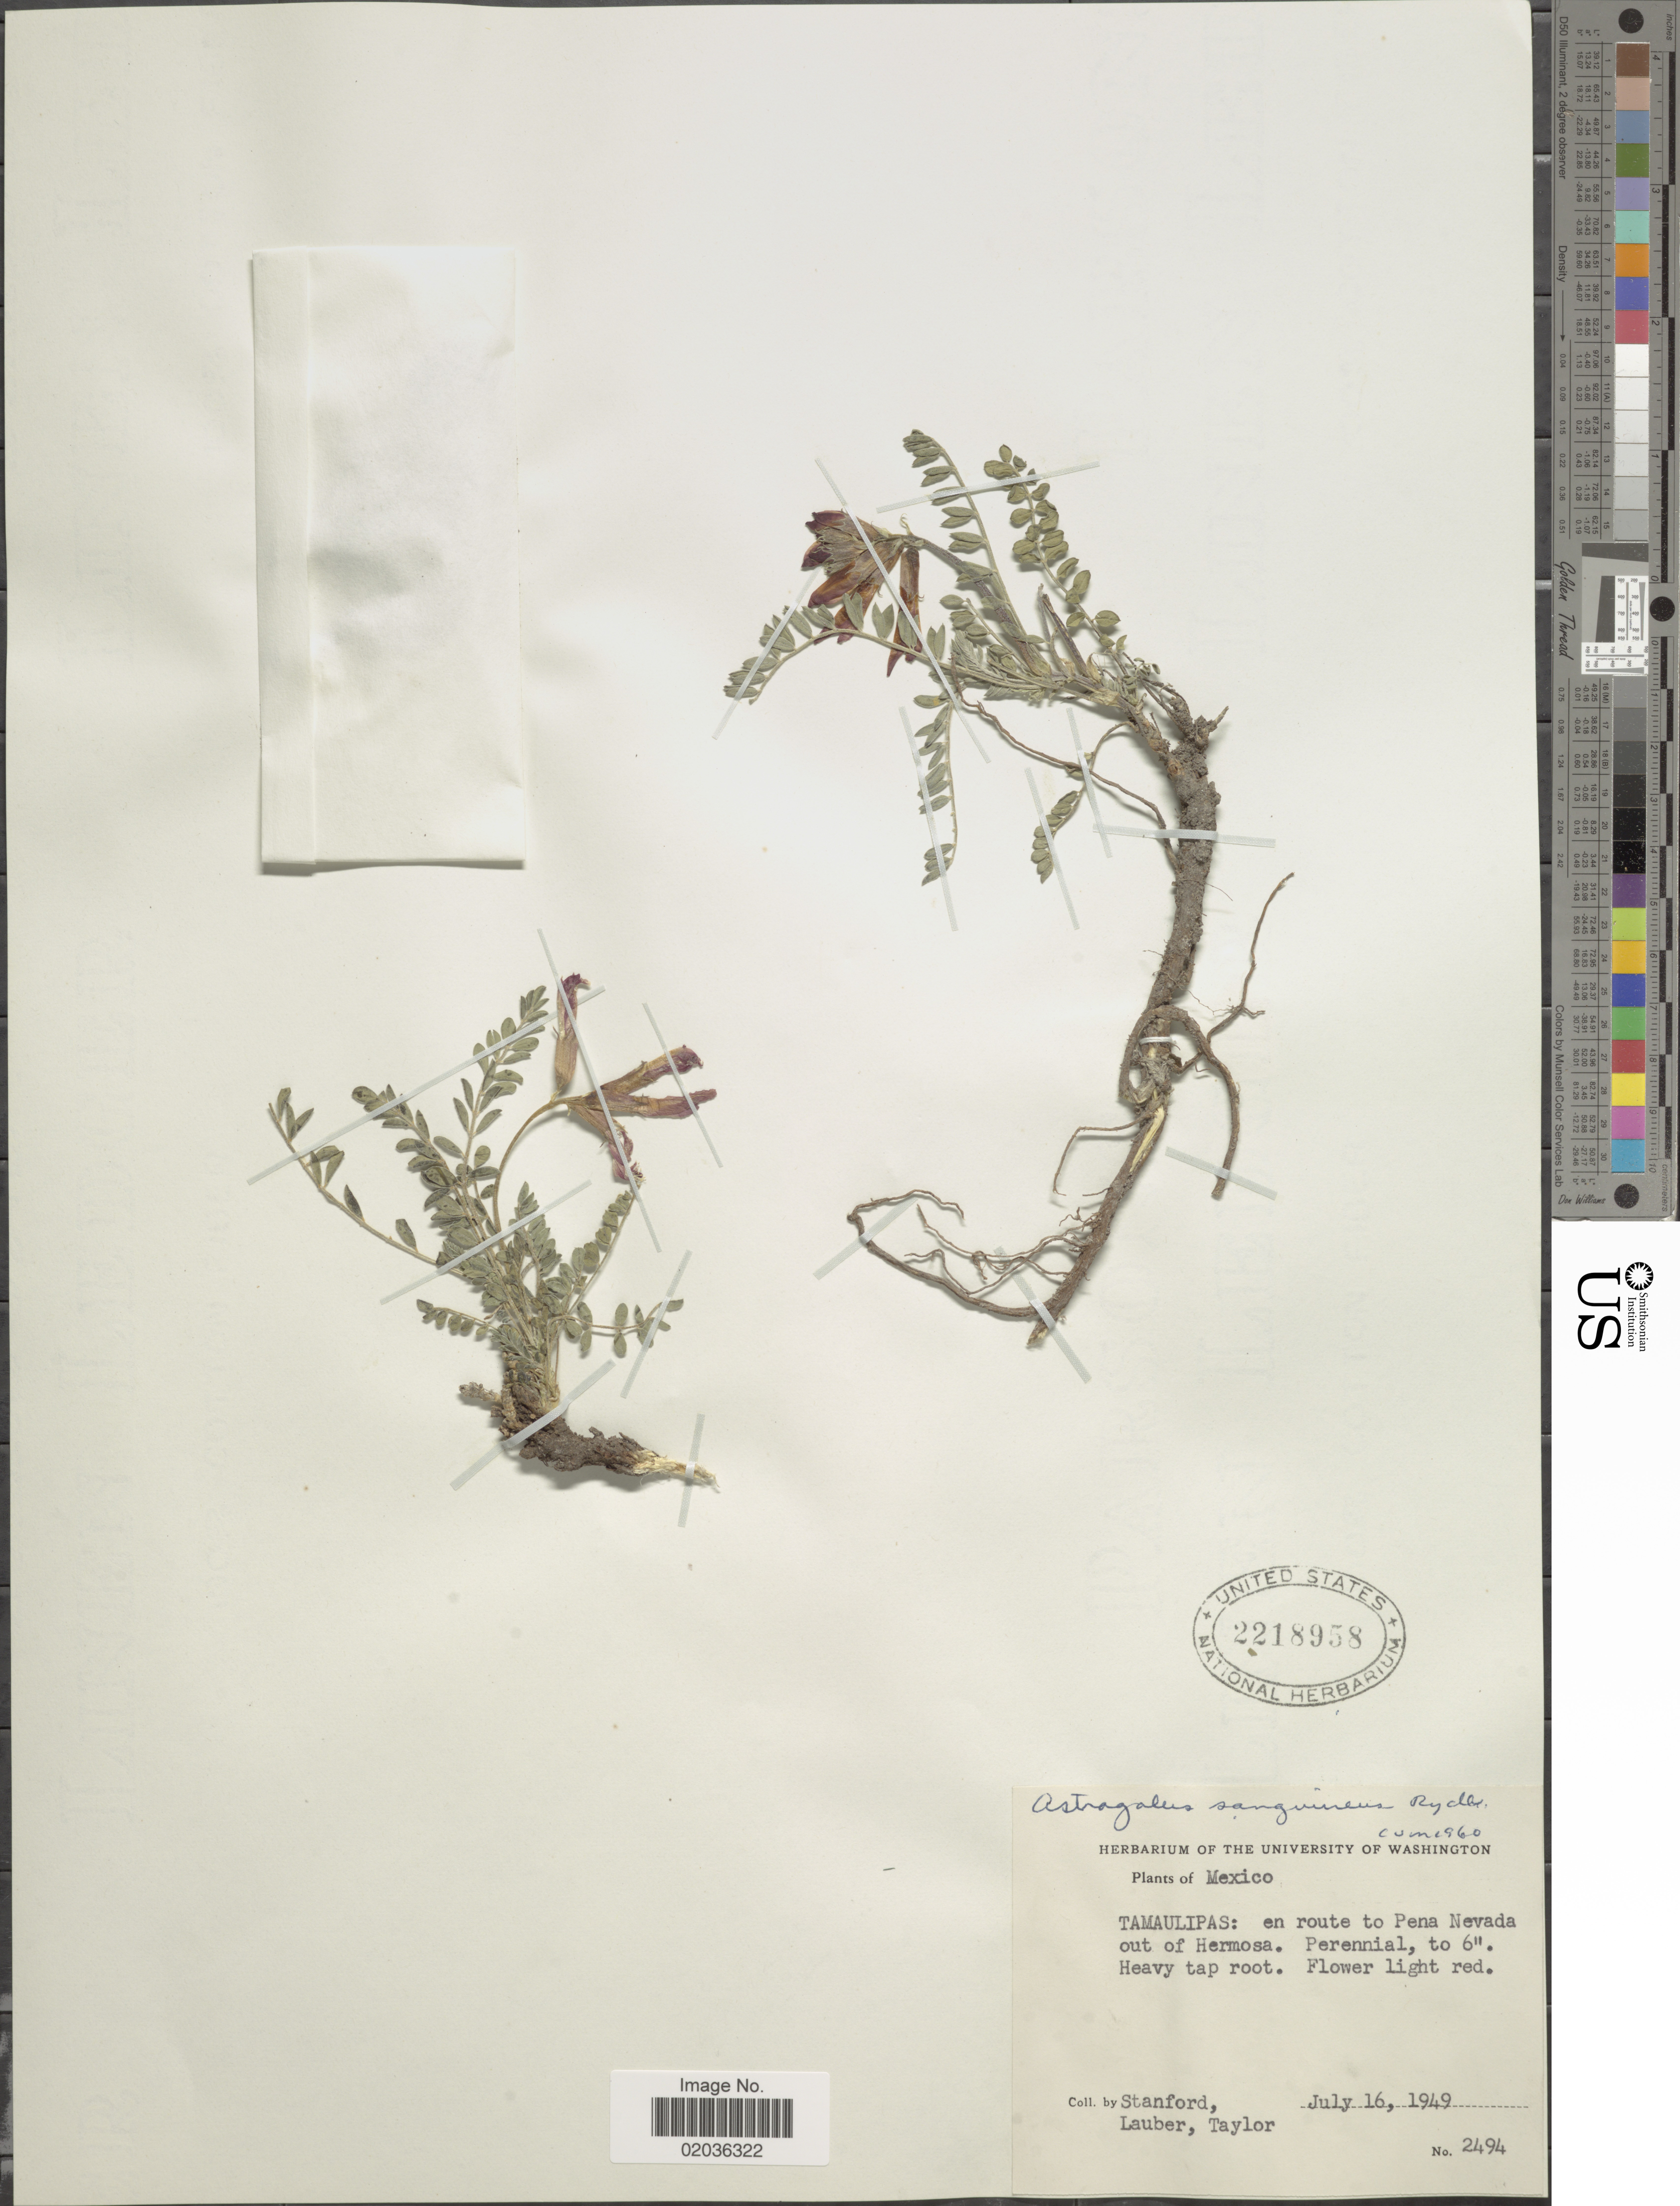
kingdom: Plantae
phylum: Tracheophyta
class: Magnoliopsida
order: Fabales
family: Fabaceae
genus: Astragalus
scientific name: Astragalus sanguineus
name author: Rydb.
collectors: -. Stanford, Lauber, -- & -. Taylor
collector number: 2494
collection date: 1949-07-16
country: Mexico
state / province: Tamaulipas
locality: En route to Pena Nevada out of Hermosa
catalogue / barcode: US 2218958